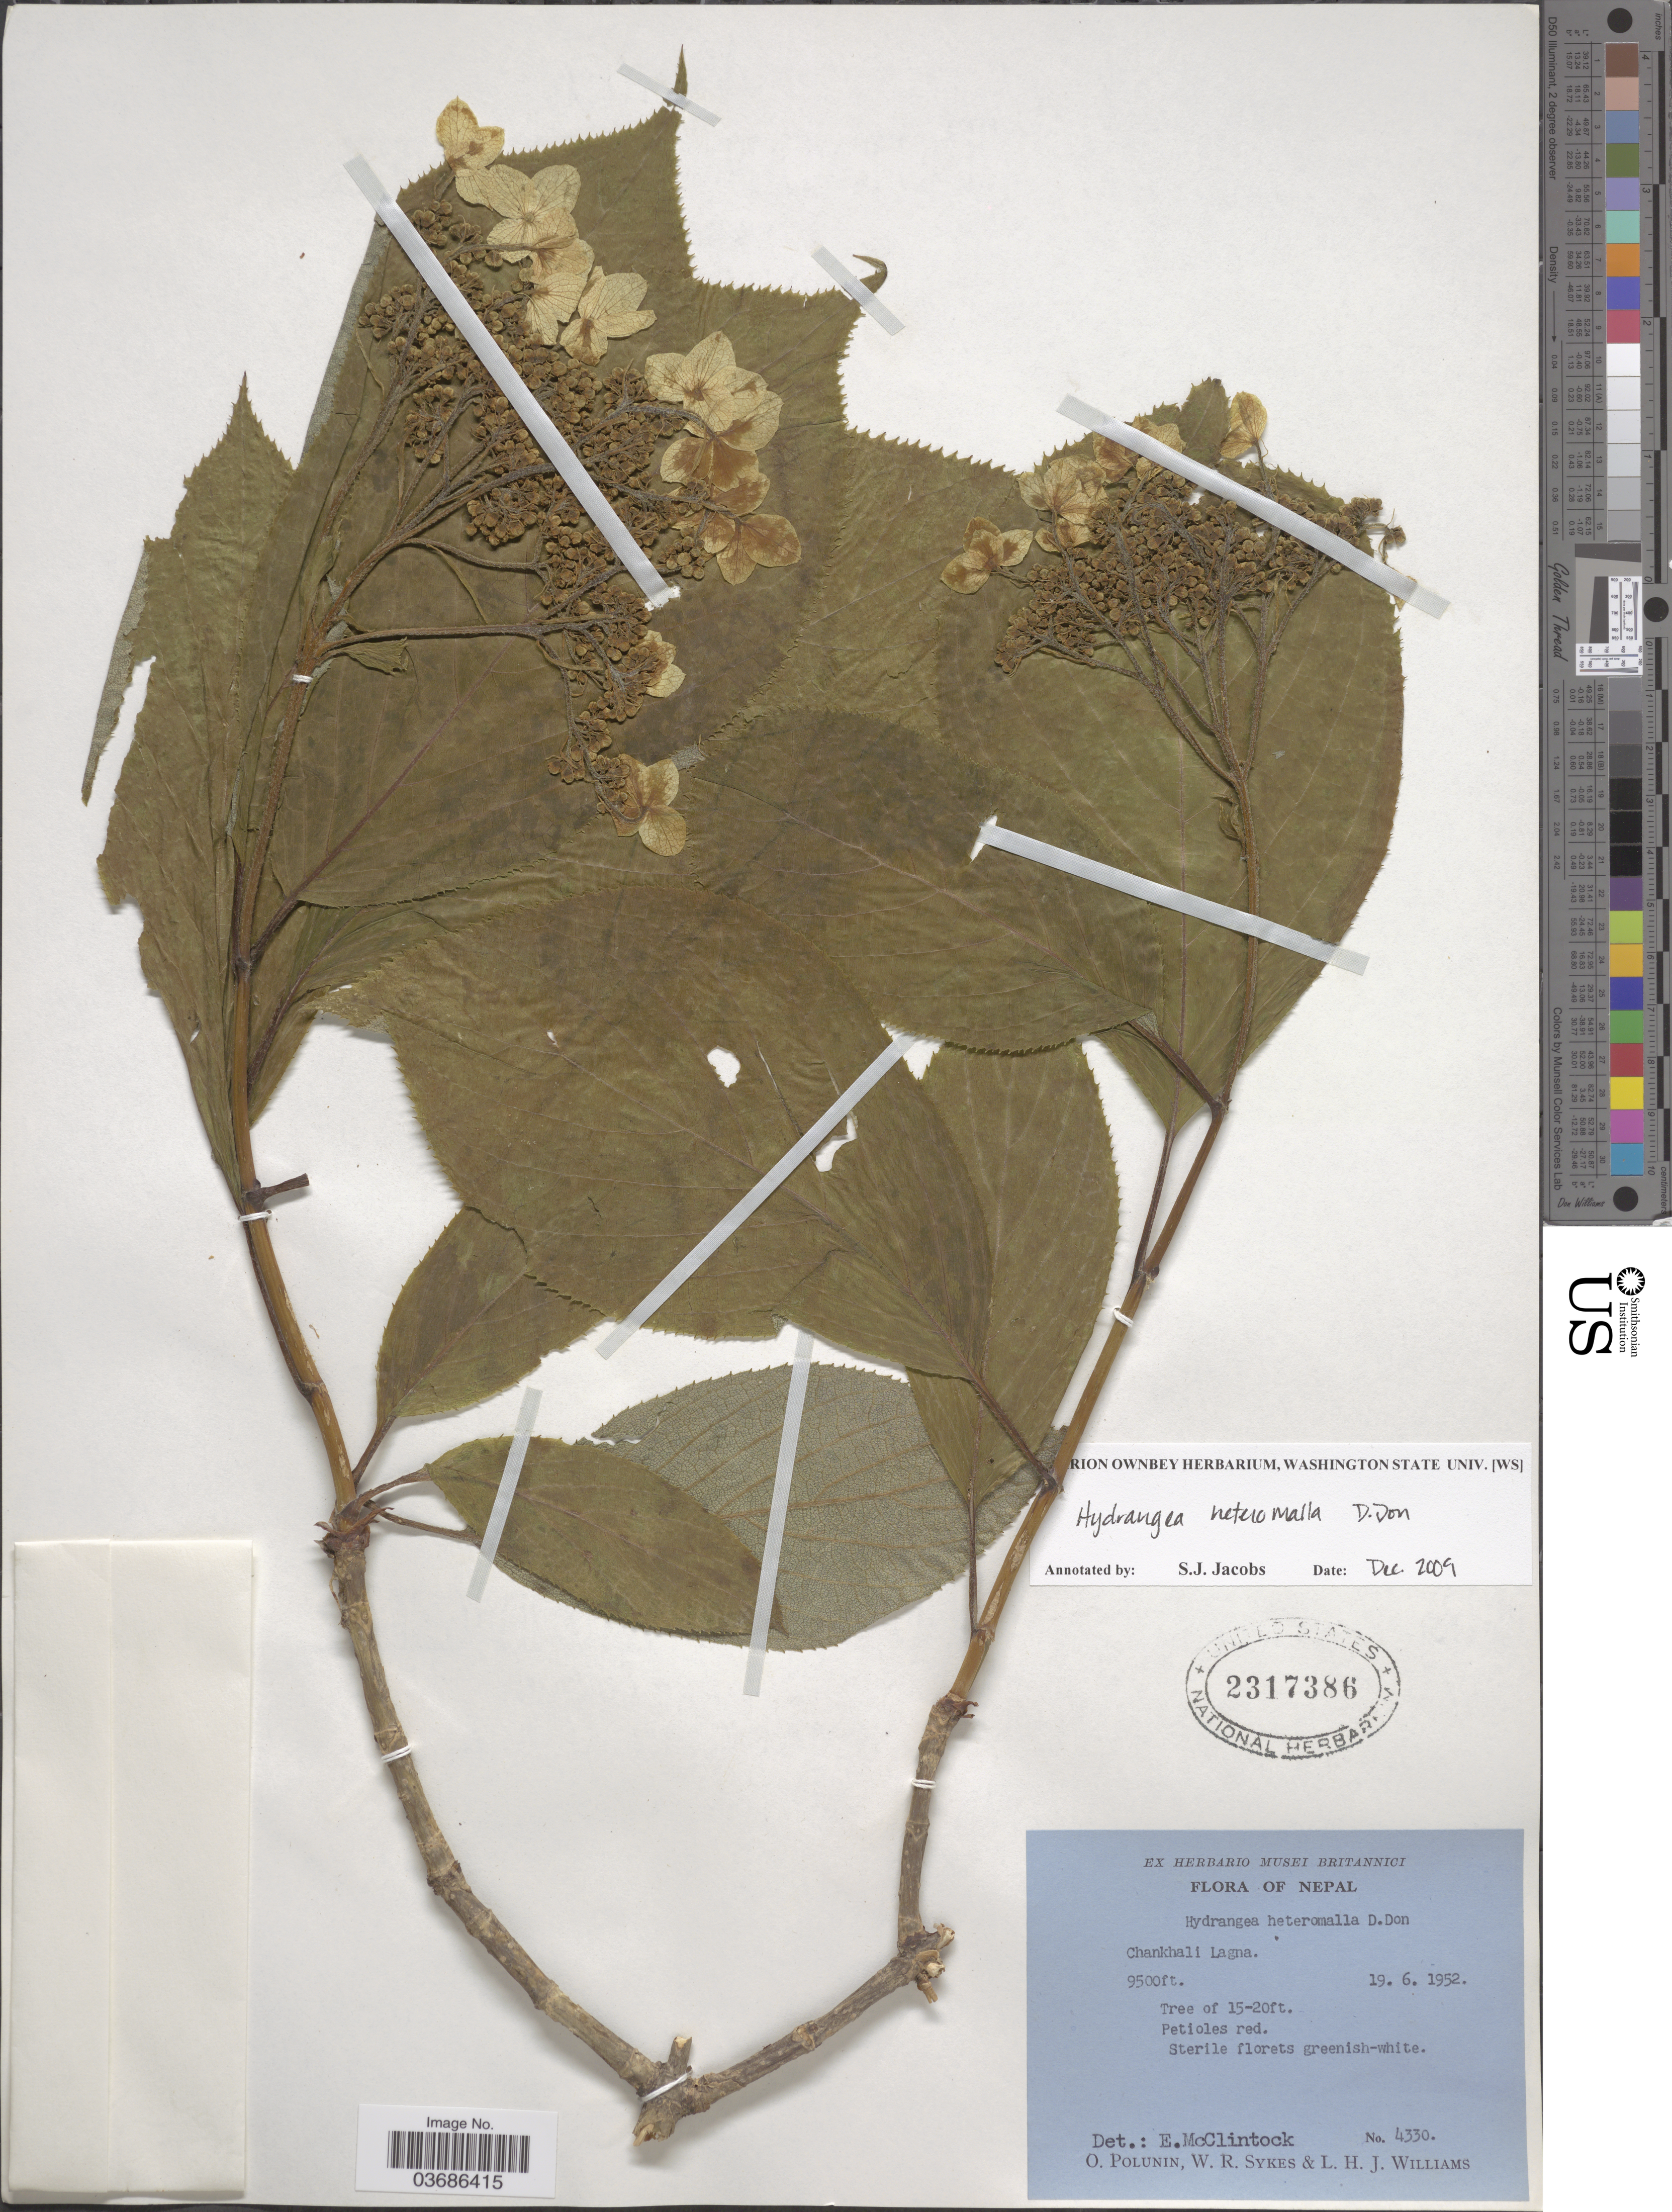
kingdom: Plantae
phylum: Tracheophyta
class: Magnoliopsida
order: Cornales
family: Hydrangeaceae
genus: Hydrangea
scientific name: Hydrangea heteromalla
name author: D. Don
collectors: O. V. Polunin, W. R. Sykes & L. H. J. Williams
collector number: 4330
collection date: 1952-06-19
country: Nepal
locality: Chankhali Lagna.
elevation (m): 2896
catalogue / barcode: US 2317386